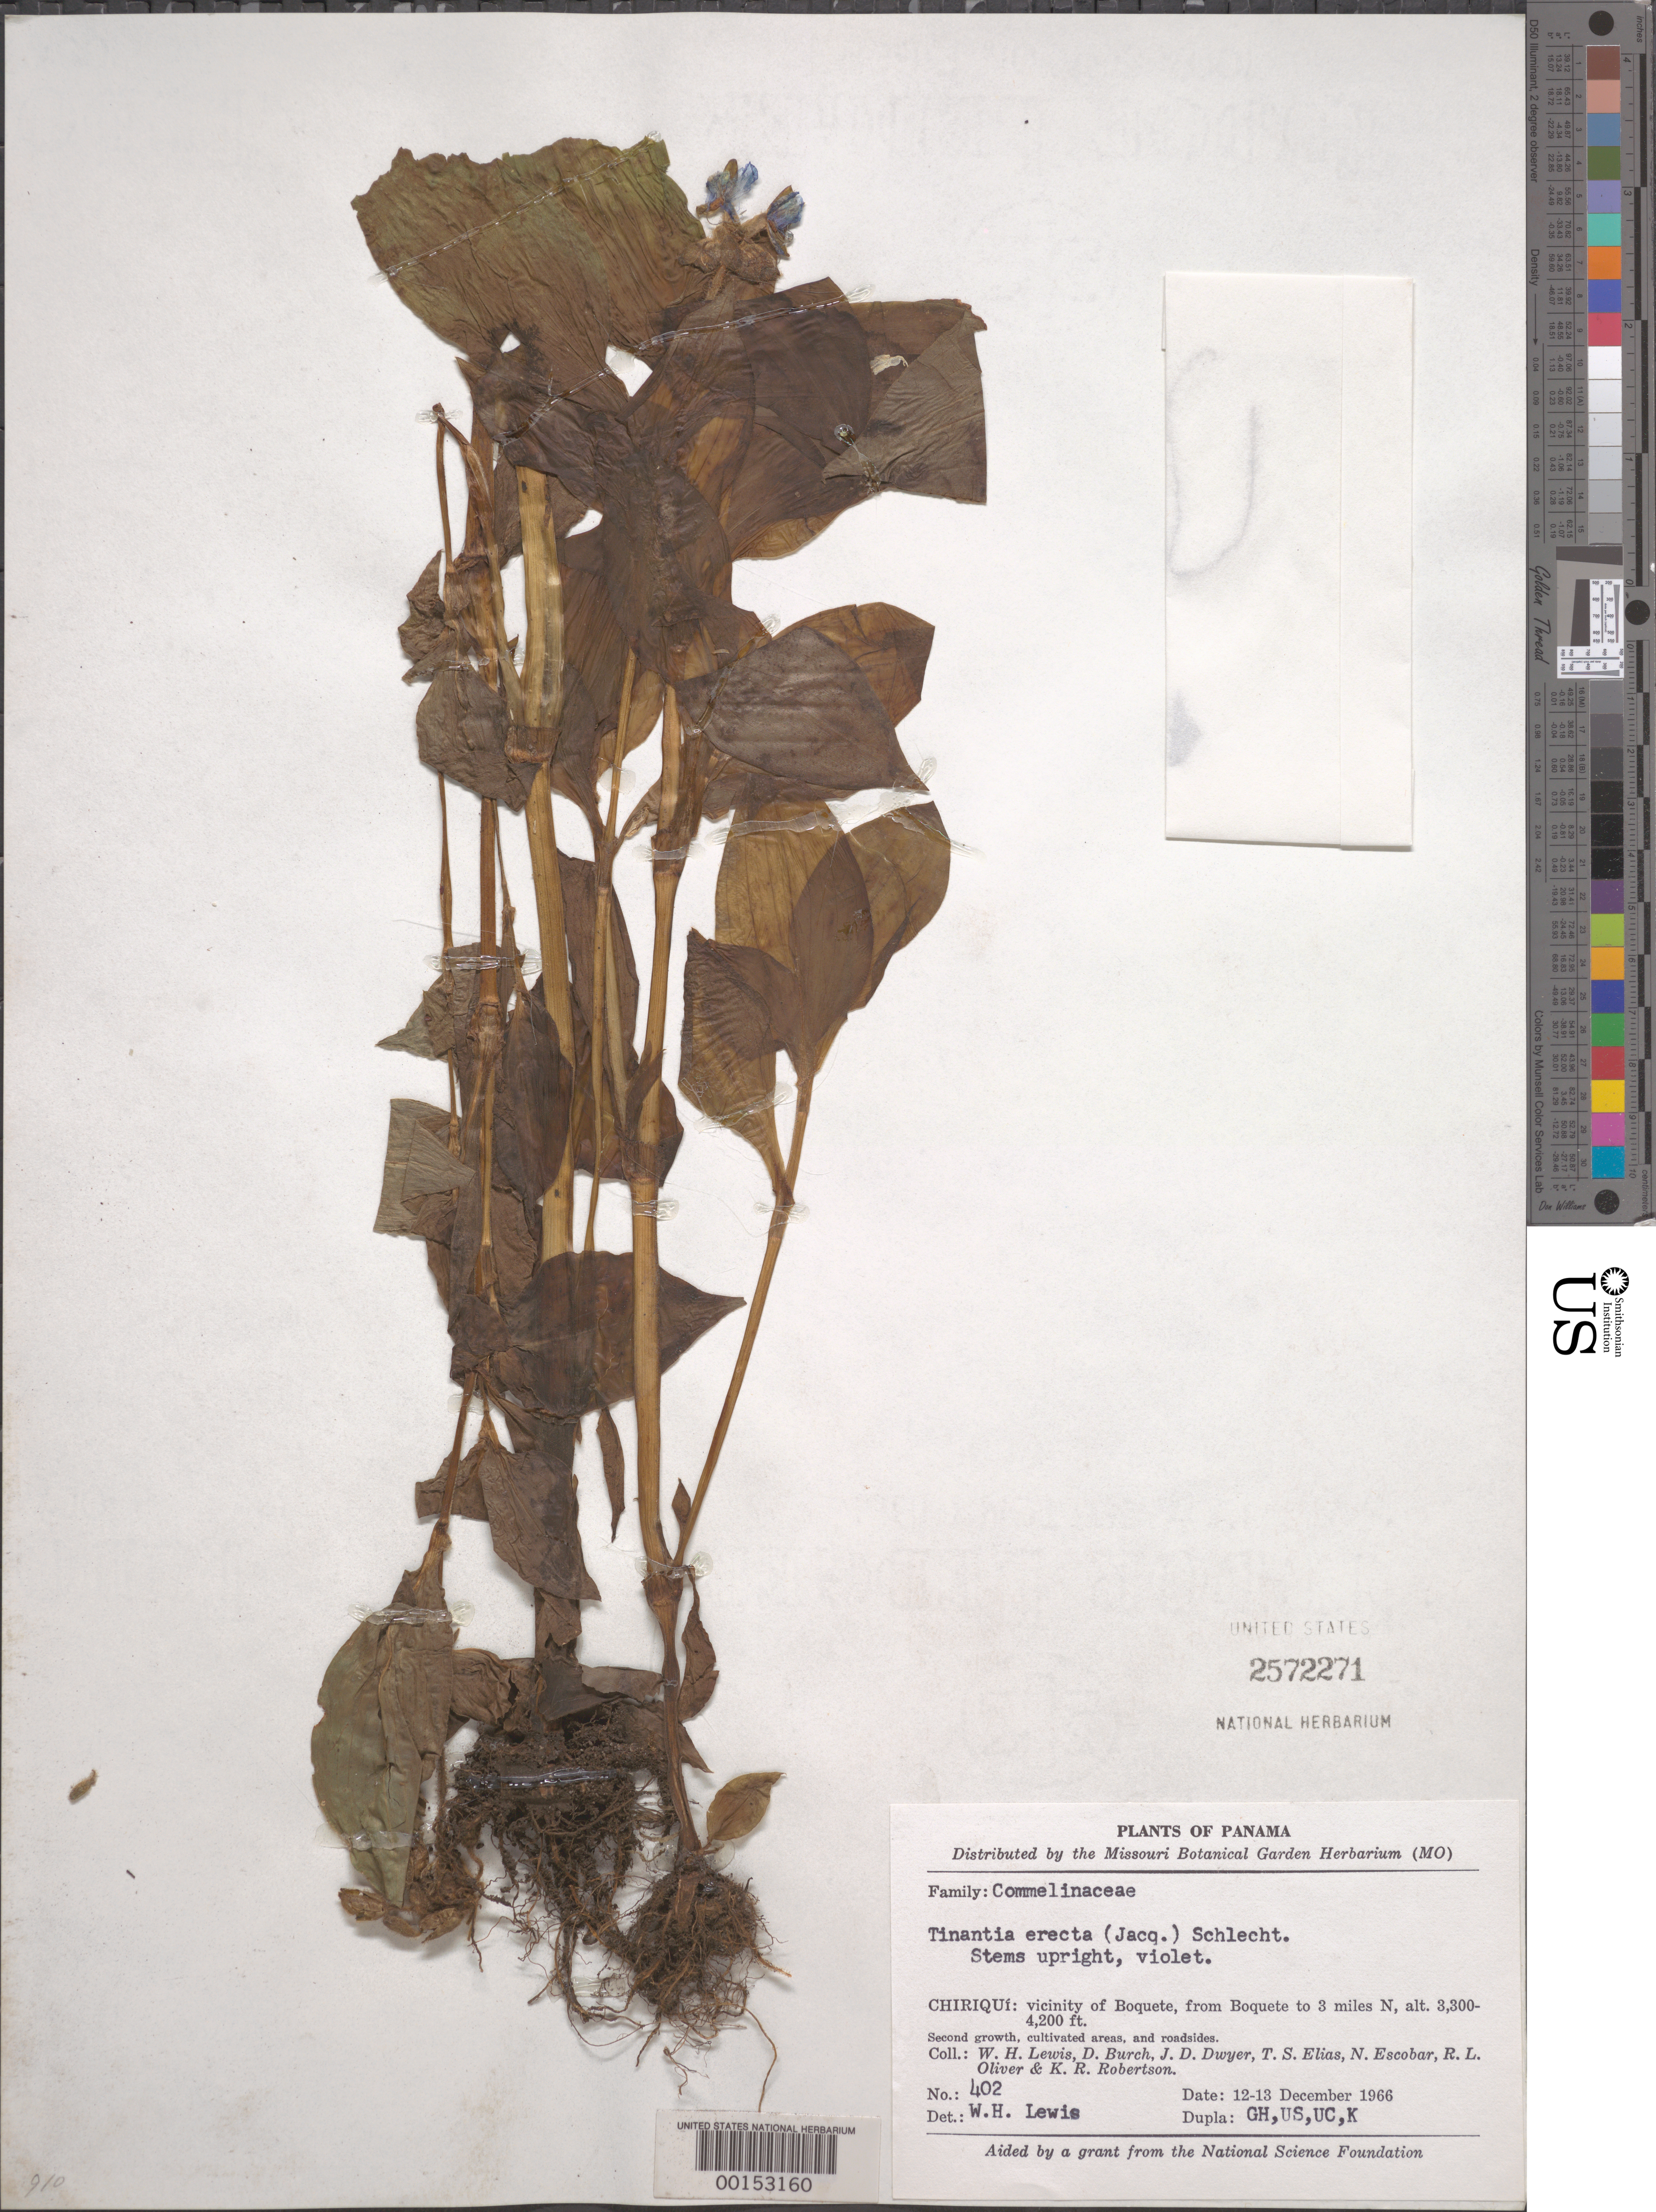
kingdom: Plantae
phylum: Tracheophyta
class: Liliopsida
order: Commelinales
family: Commelinaceae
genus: Tinantia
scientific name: Tinantia erecta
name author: (Jacq.) Fenzl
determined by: Lewis, W. H.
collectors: W. H. Lewis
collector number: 402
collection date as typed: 12 Dec 1966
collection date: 1966-12-12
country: Panama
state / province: Chiriquí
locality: N of Boquete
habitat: Cultivated areas, roadside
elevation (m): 1007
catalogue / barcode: US 2572271